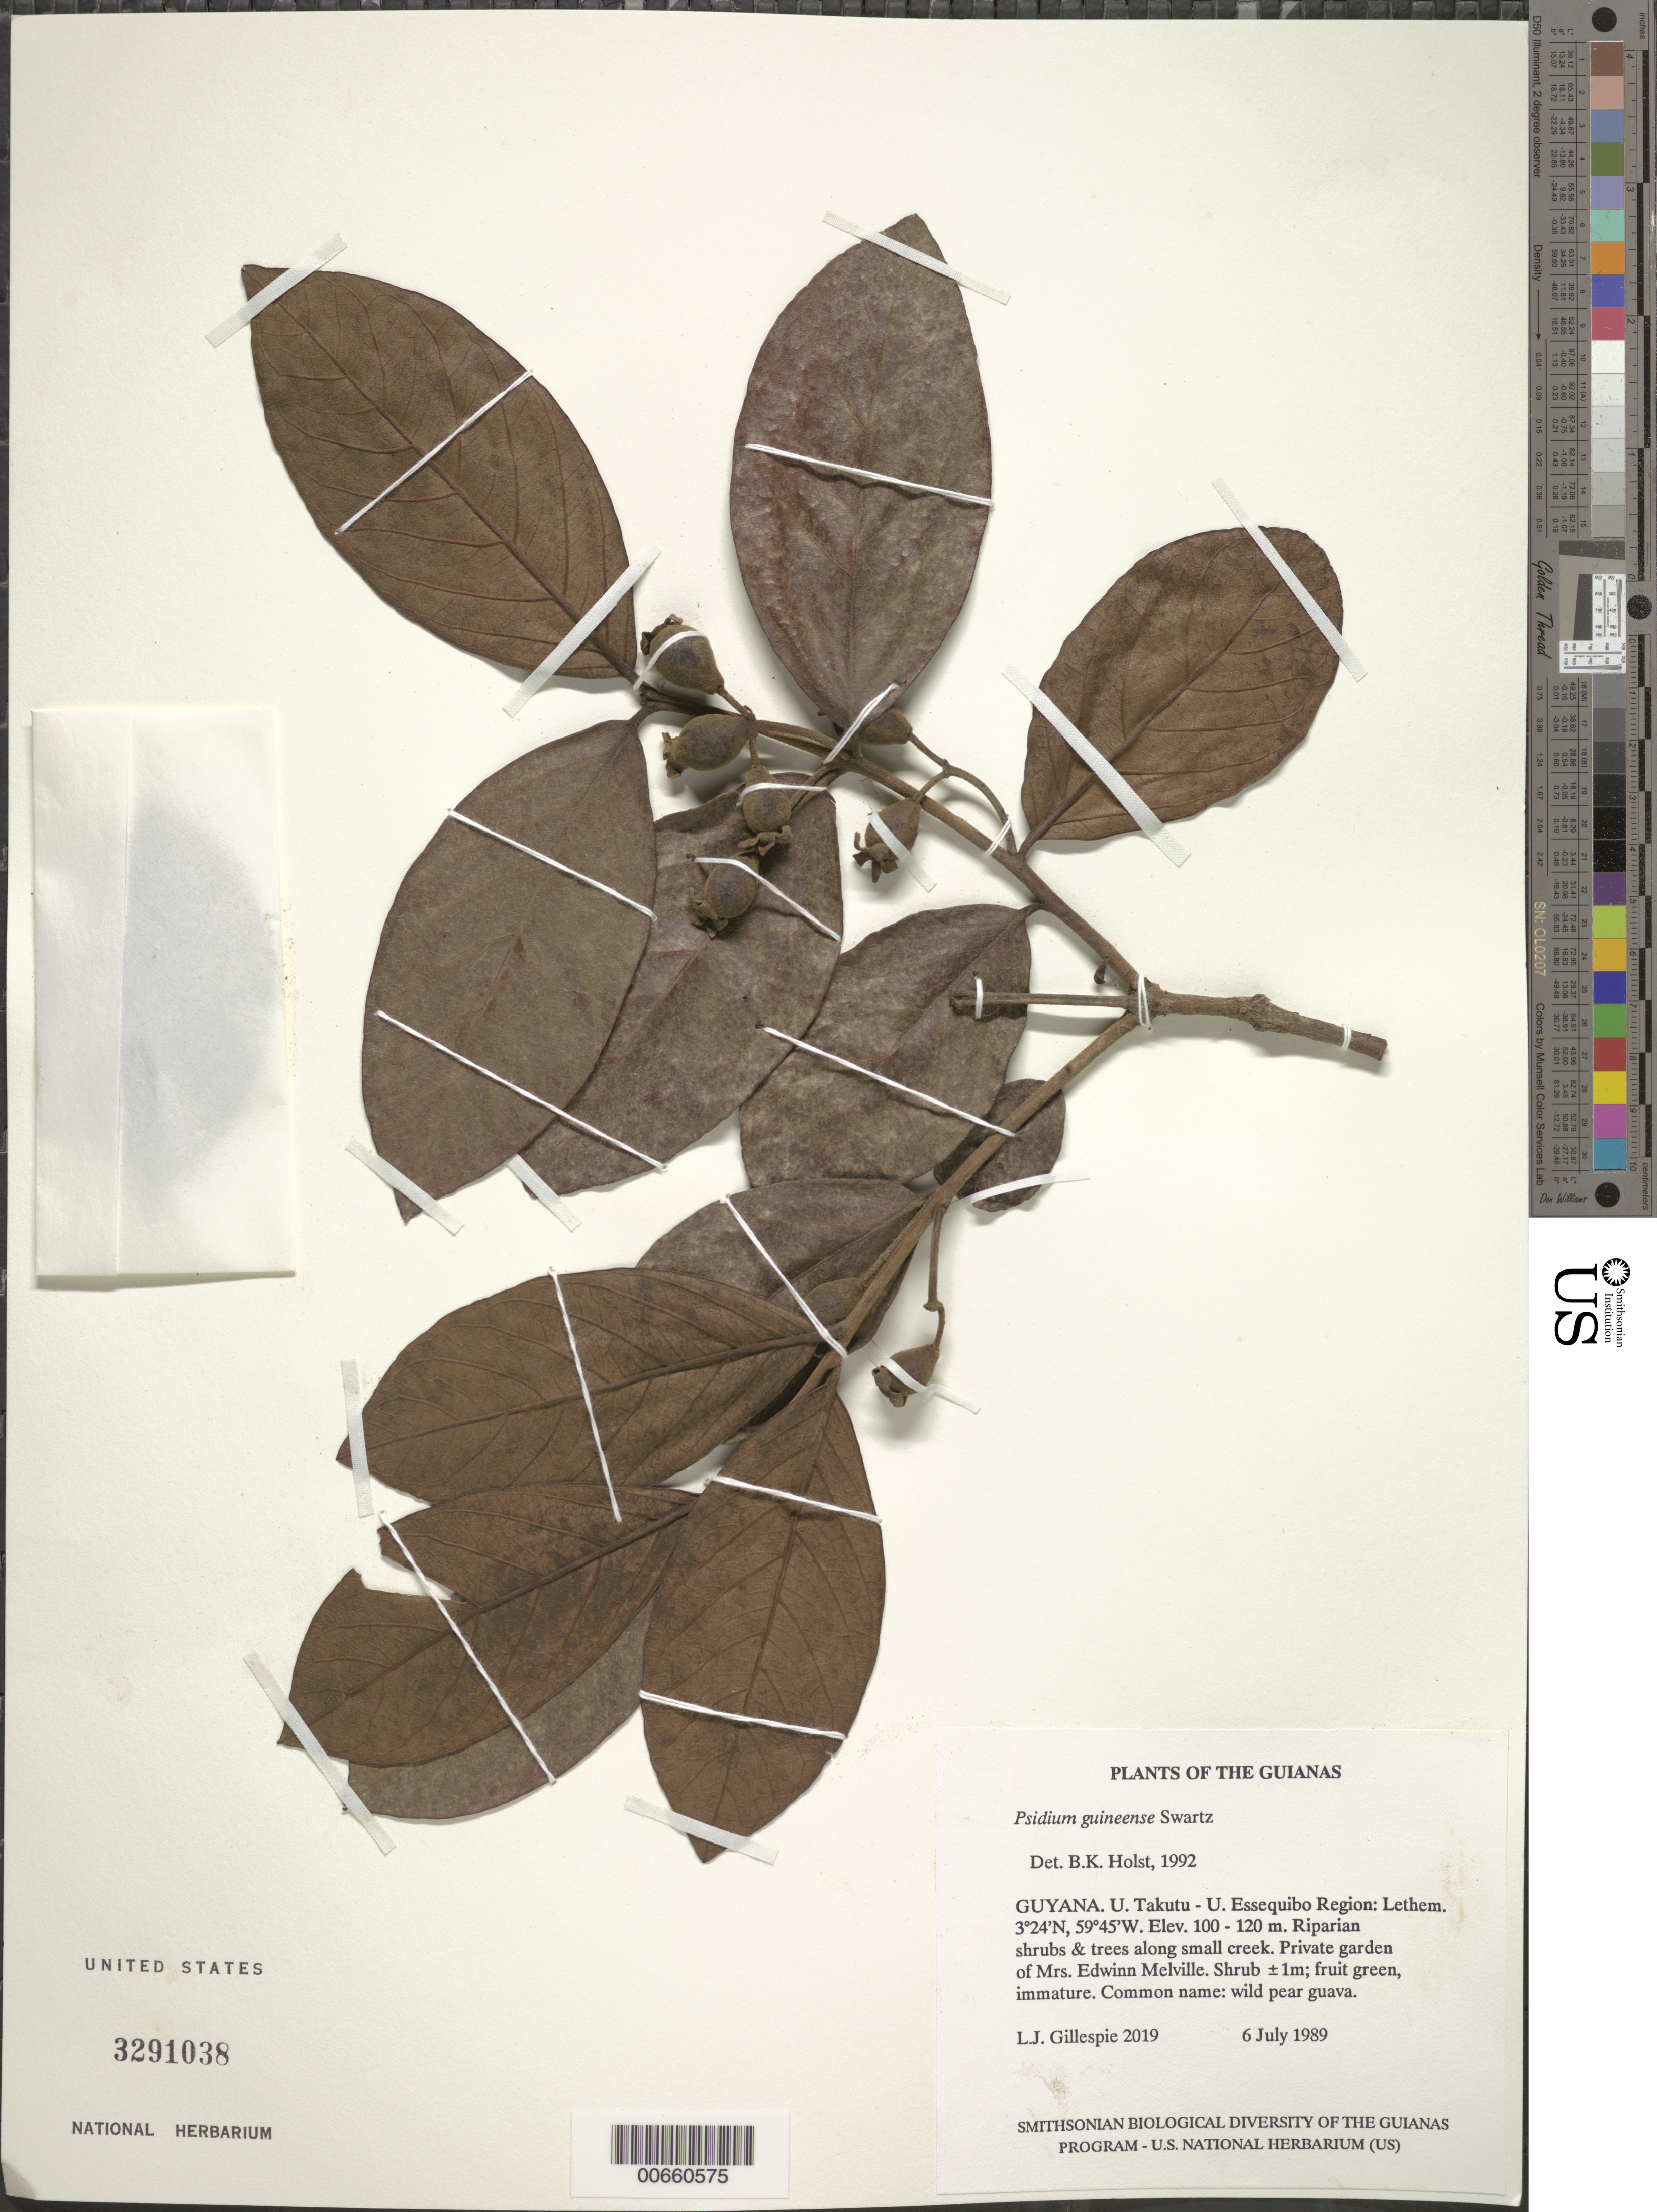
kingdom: Plantae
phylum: Tracheophyta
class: Magnoliopsida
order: Myrtales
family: Myrtaceae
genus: Psidium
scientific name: Psidium guineense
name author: Sw.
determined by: Holst, Bruce K.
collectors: L. J. Gillespie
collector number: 2019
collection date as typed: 6 July 1989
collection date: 1989-07-06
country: Guyana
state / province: U. Takutu-U. Essequibo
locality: Lethem; private garden of Mrs. Edwinn Melville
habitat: Riparian shrubs & trees along small creek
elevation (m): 100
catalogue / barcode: US 3291038